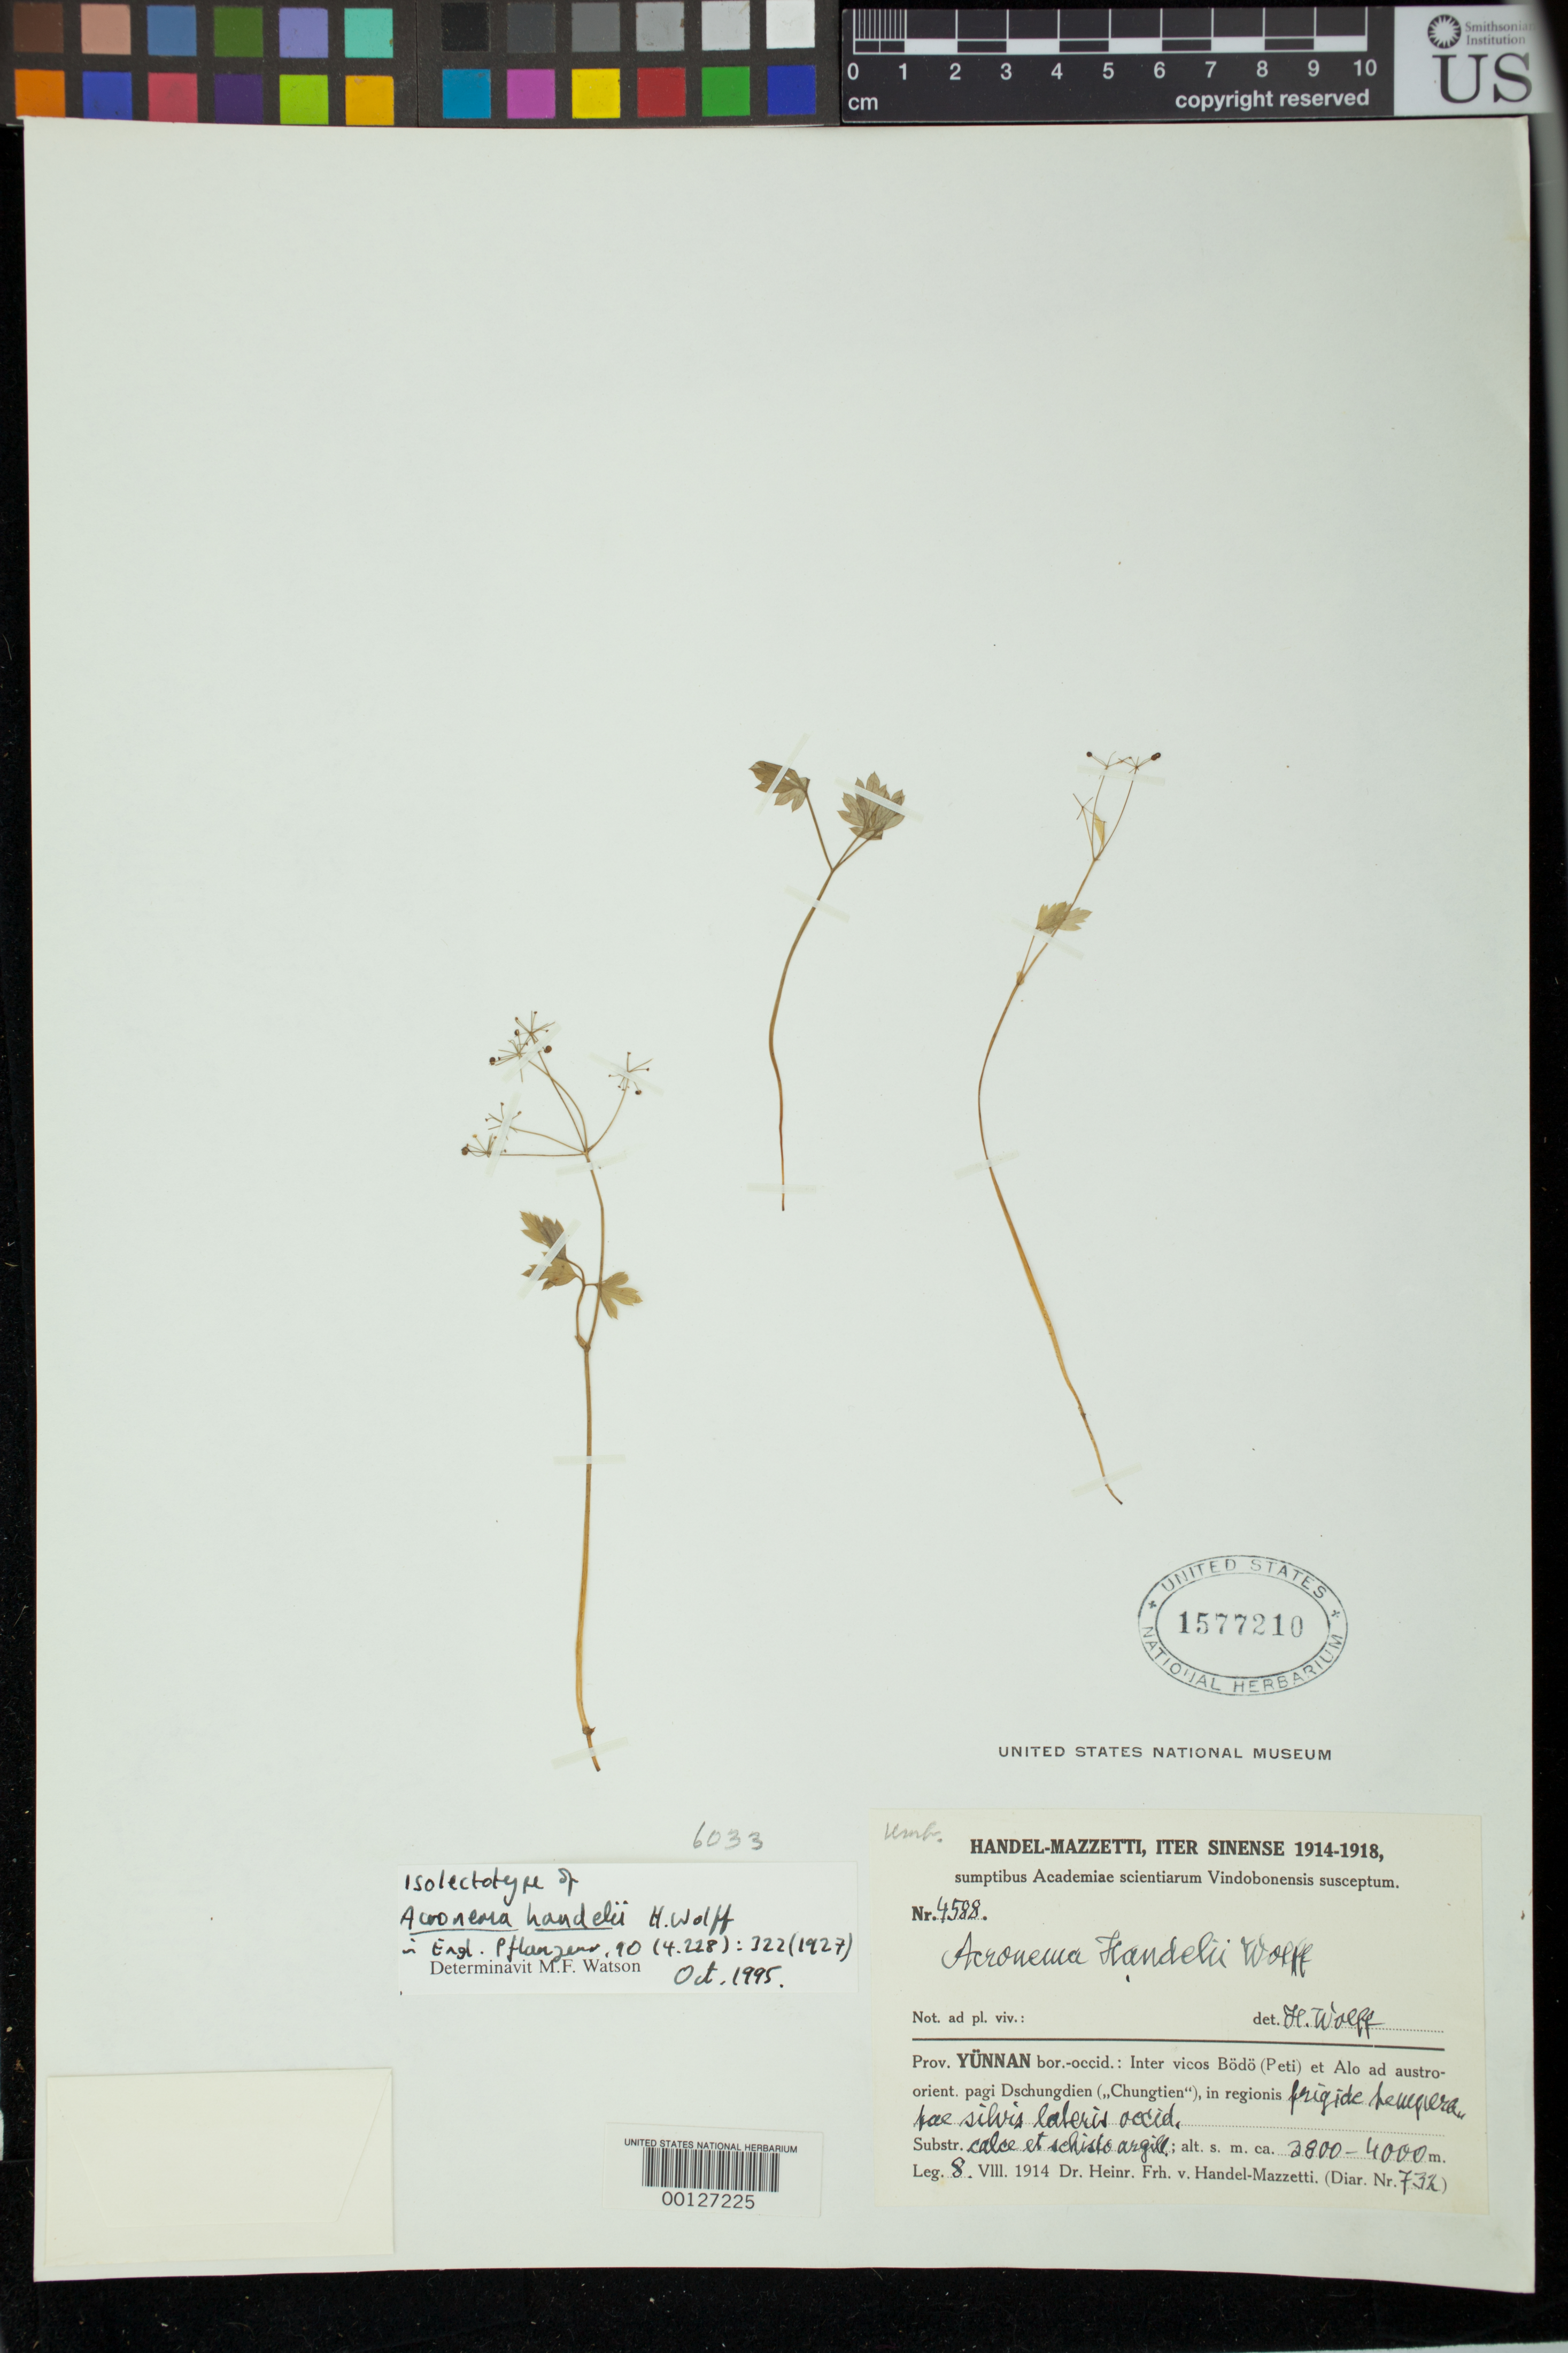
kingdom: Plantae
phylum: Tracheophyta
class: Magnoliopsida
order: Apiales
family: Apiaceae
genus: Acronema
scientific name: Acronema handelii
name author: H. Wolff in Engl.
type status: Type Collection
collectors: H. Handel-Mazzetti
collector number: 4588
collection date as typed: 08 Aug 1914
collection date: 1914-08-08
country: China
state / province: Yunnan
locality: Bodo(peti) et Alo as Austroorient pagi Dschungdien (Chungtien).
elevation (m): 3800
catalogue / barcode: US 1577210